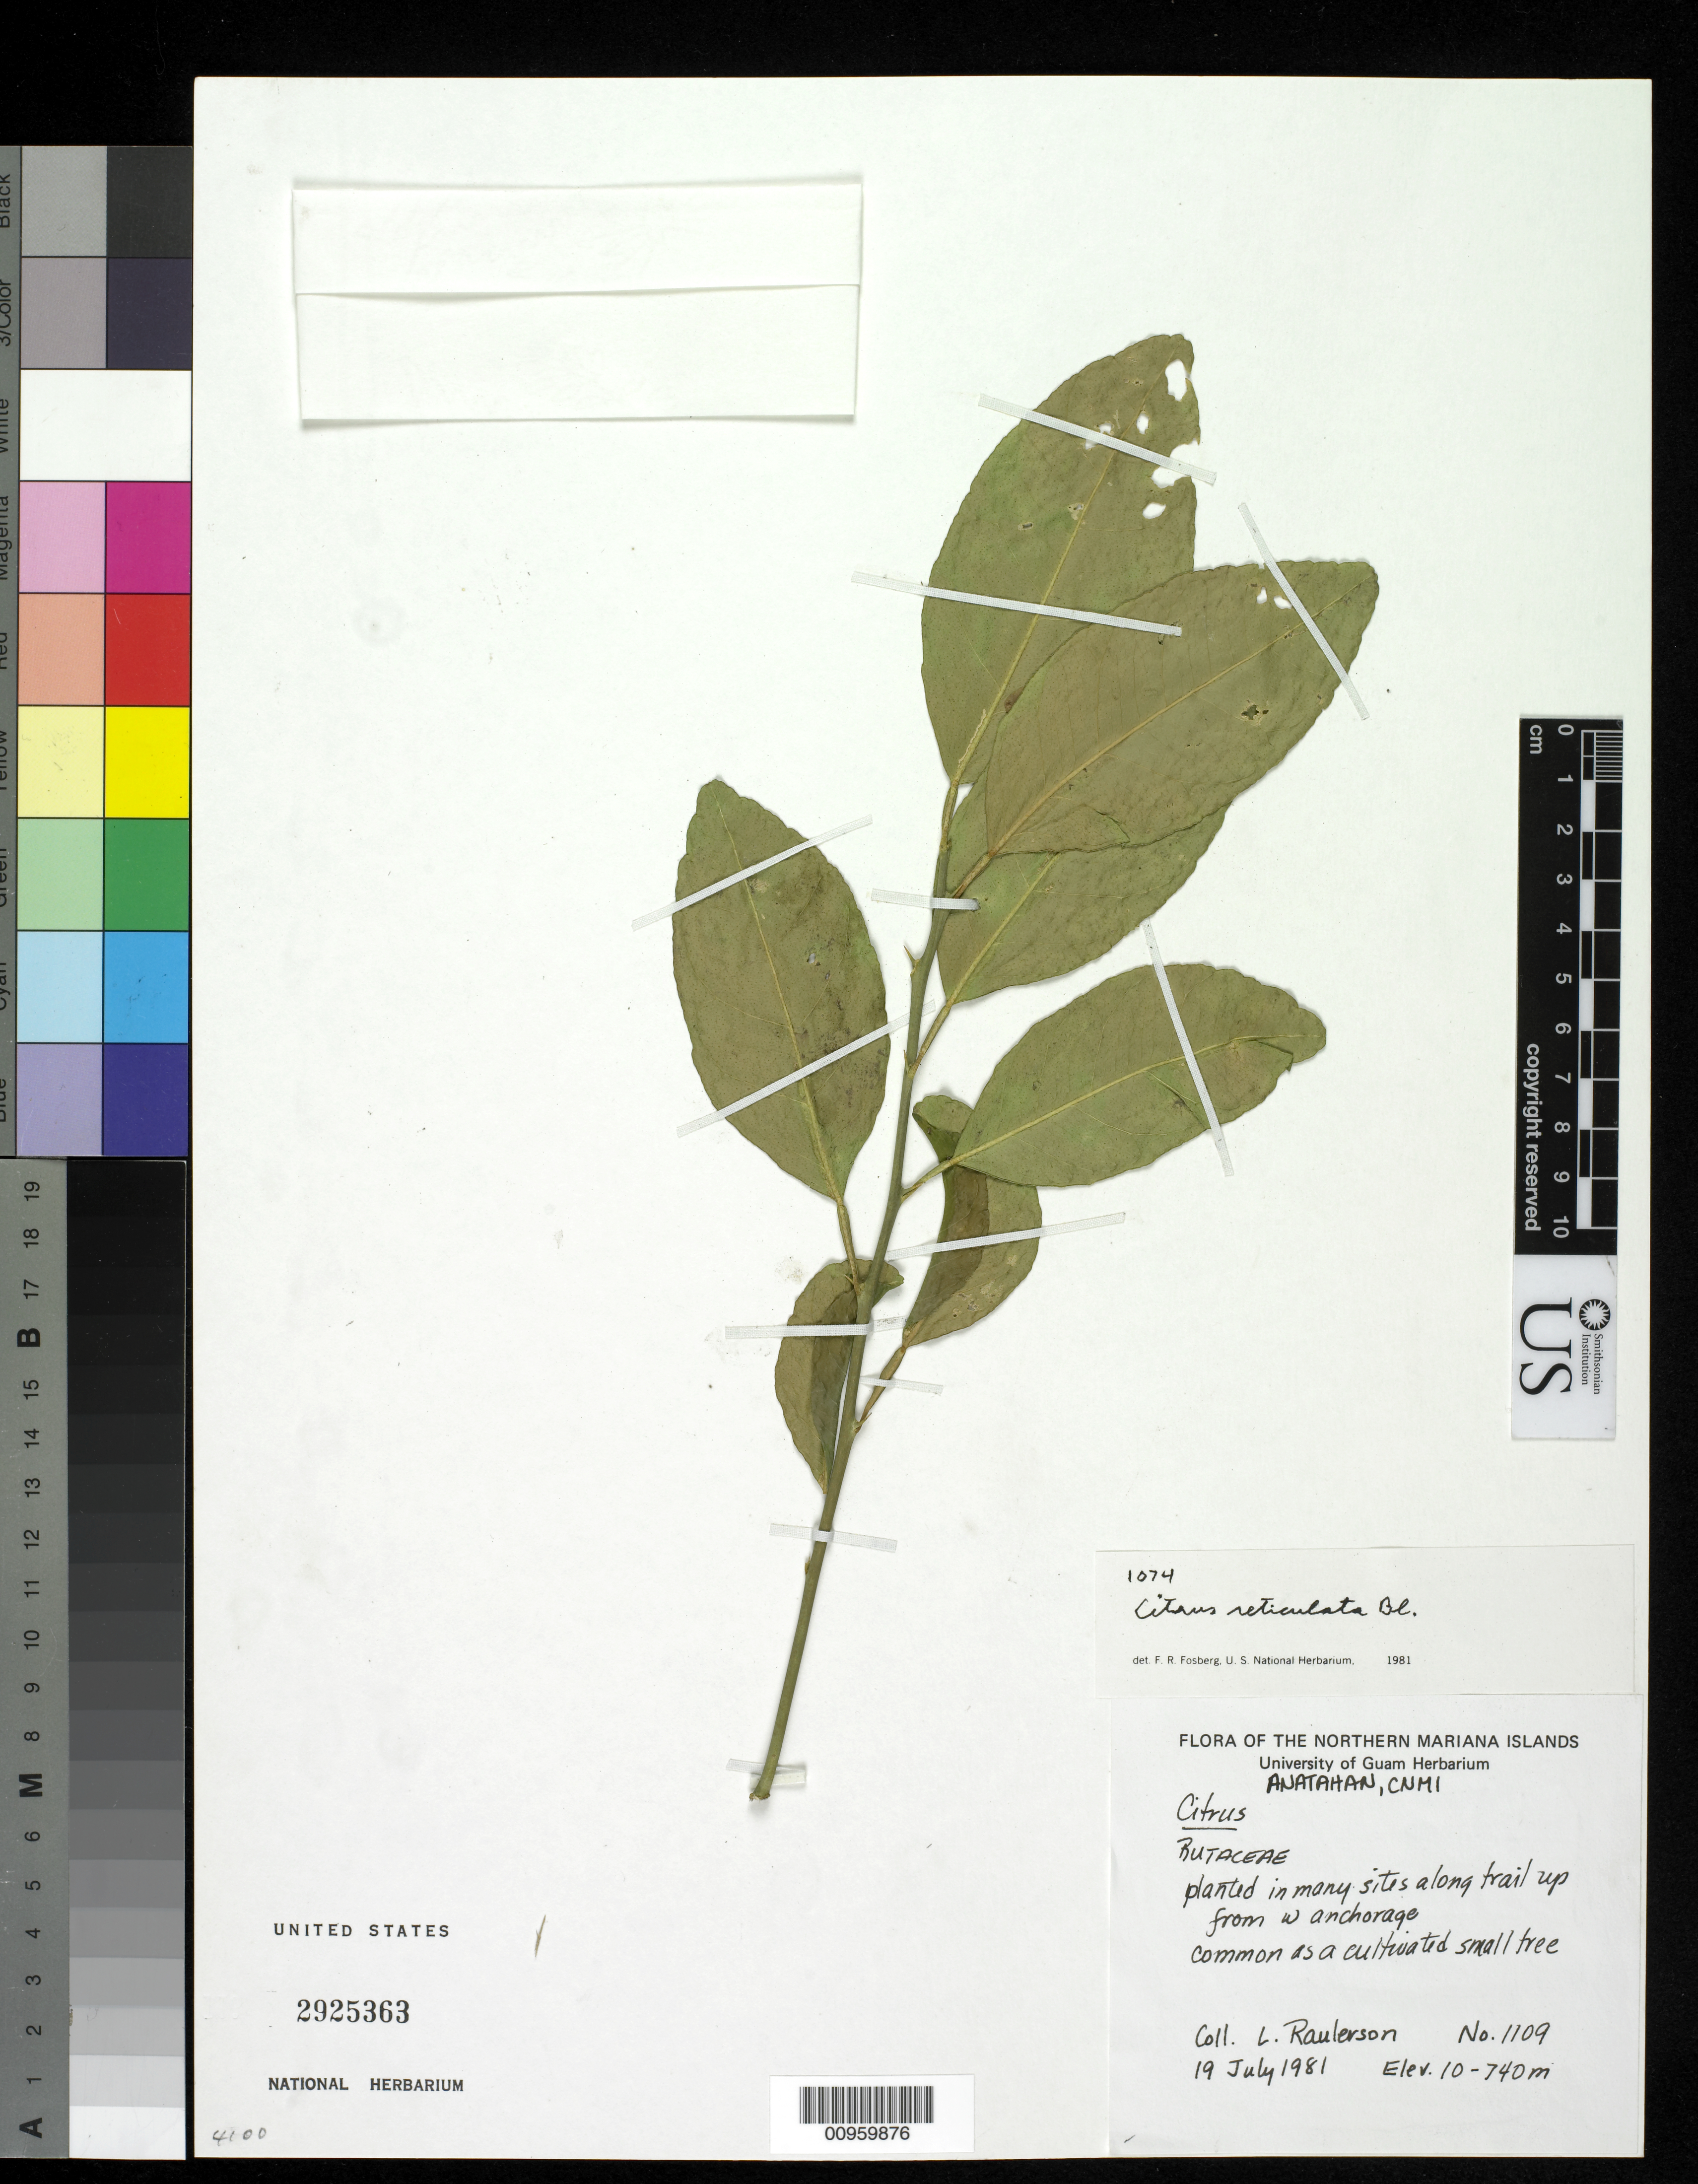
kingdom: Plantae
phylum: Tracheophyta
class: Magnoliopsida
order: Sapindales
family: Rutaceae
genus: Citrus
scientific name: Citrus reticulata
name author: Blanco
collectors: L. Raulerson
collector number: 1109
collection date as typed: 19 Jul 1981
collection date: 1981-07-19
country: Northern Mariana Islands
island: Anatahan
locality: Anatahan, CNMI. Planted in many sites along trail up from W anchorage.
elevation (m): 10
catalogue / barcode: US 2925363